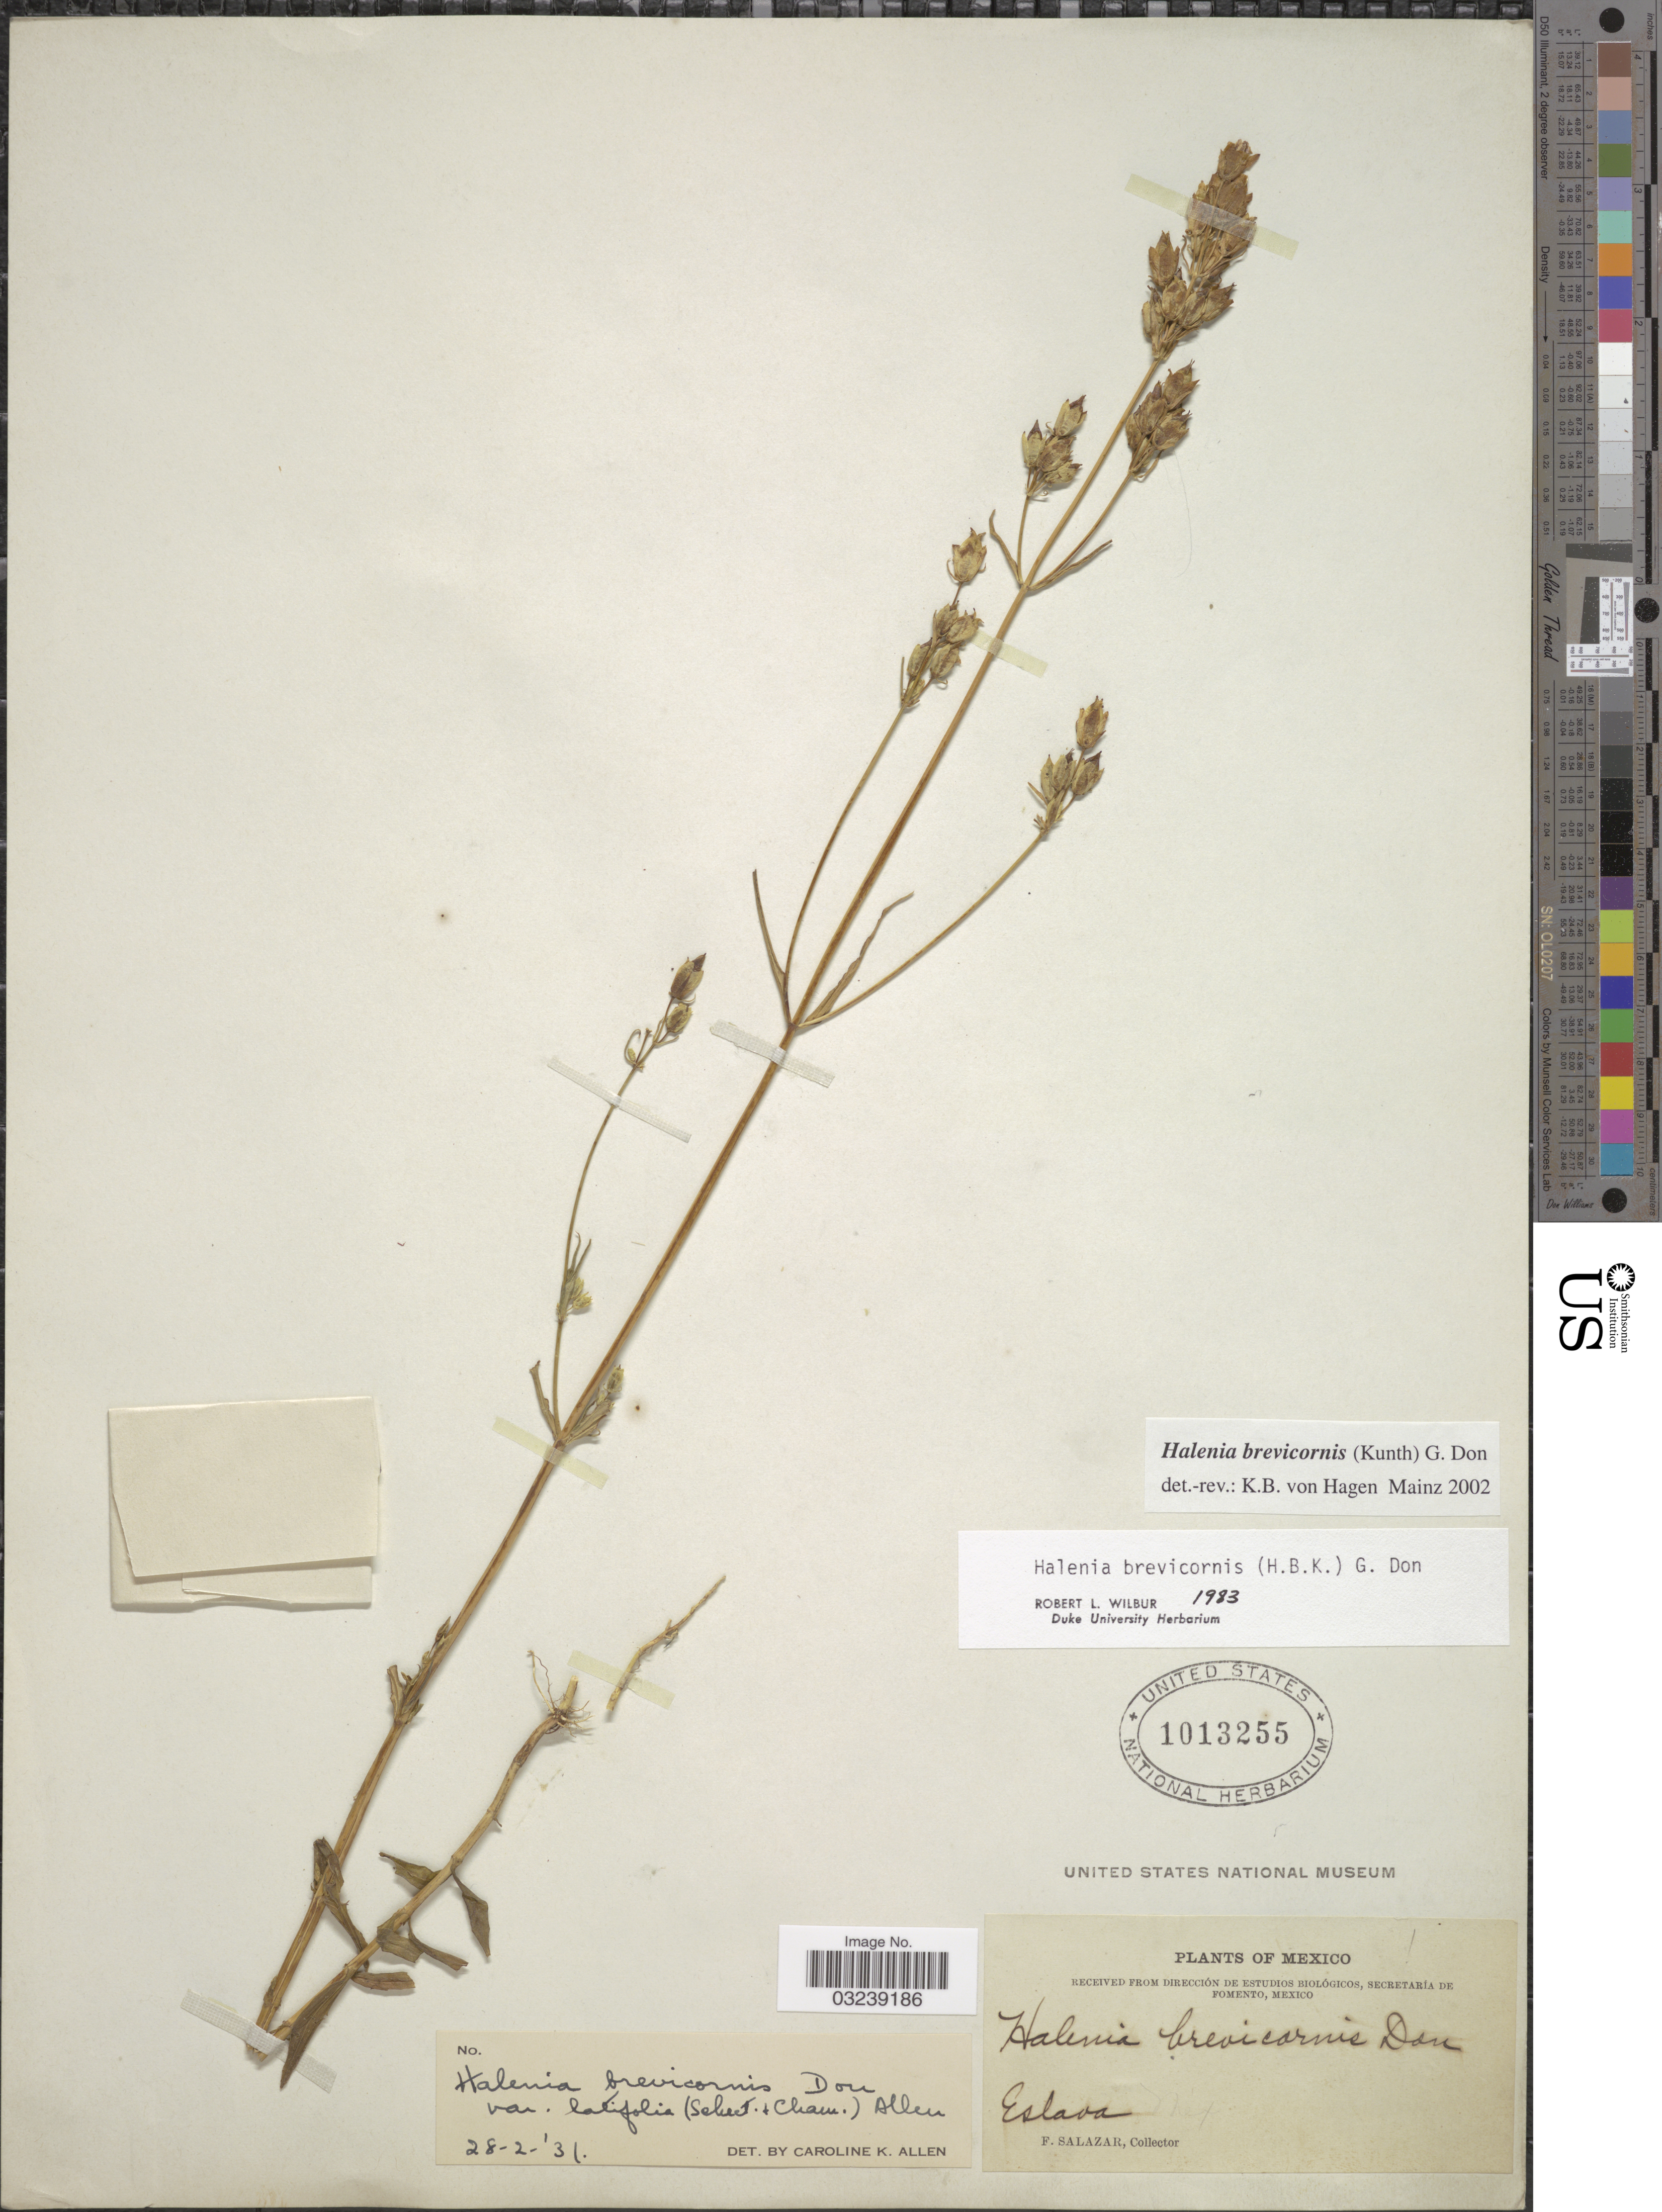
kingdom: Plantae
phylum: Tracheophyta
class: Magnoliopsida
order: Gentianales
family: Gentianaceae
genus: Halenia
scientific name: Halenia brevicornis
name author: (Kunth) G. Don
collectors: F. Salazar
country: Mexico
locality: Eslava.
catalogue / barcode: US 1013255